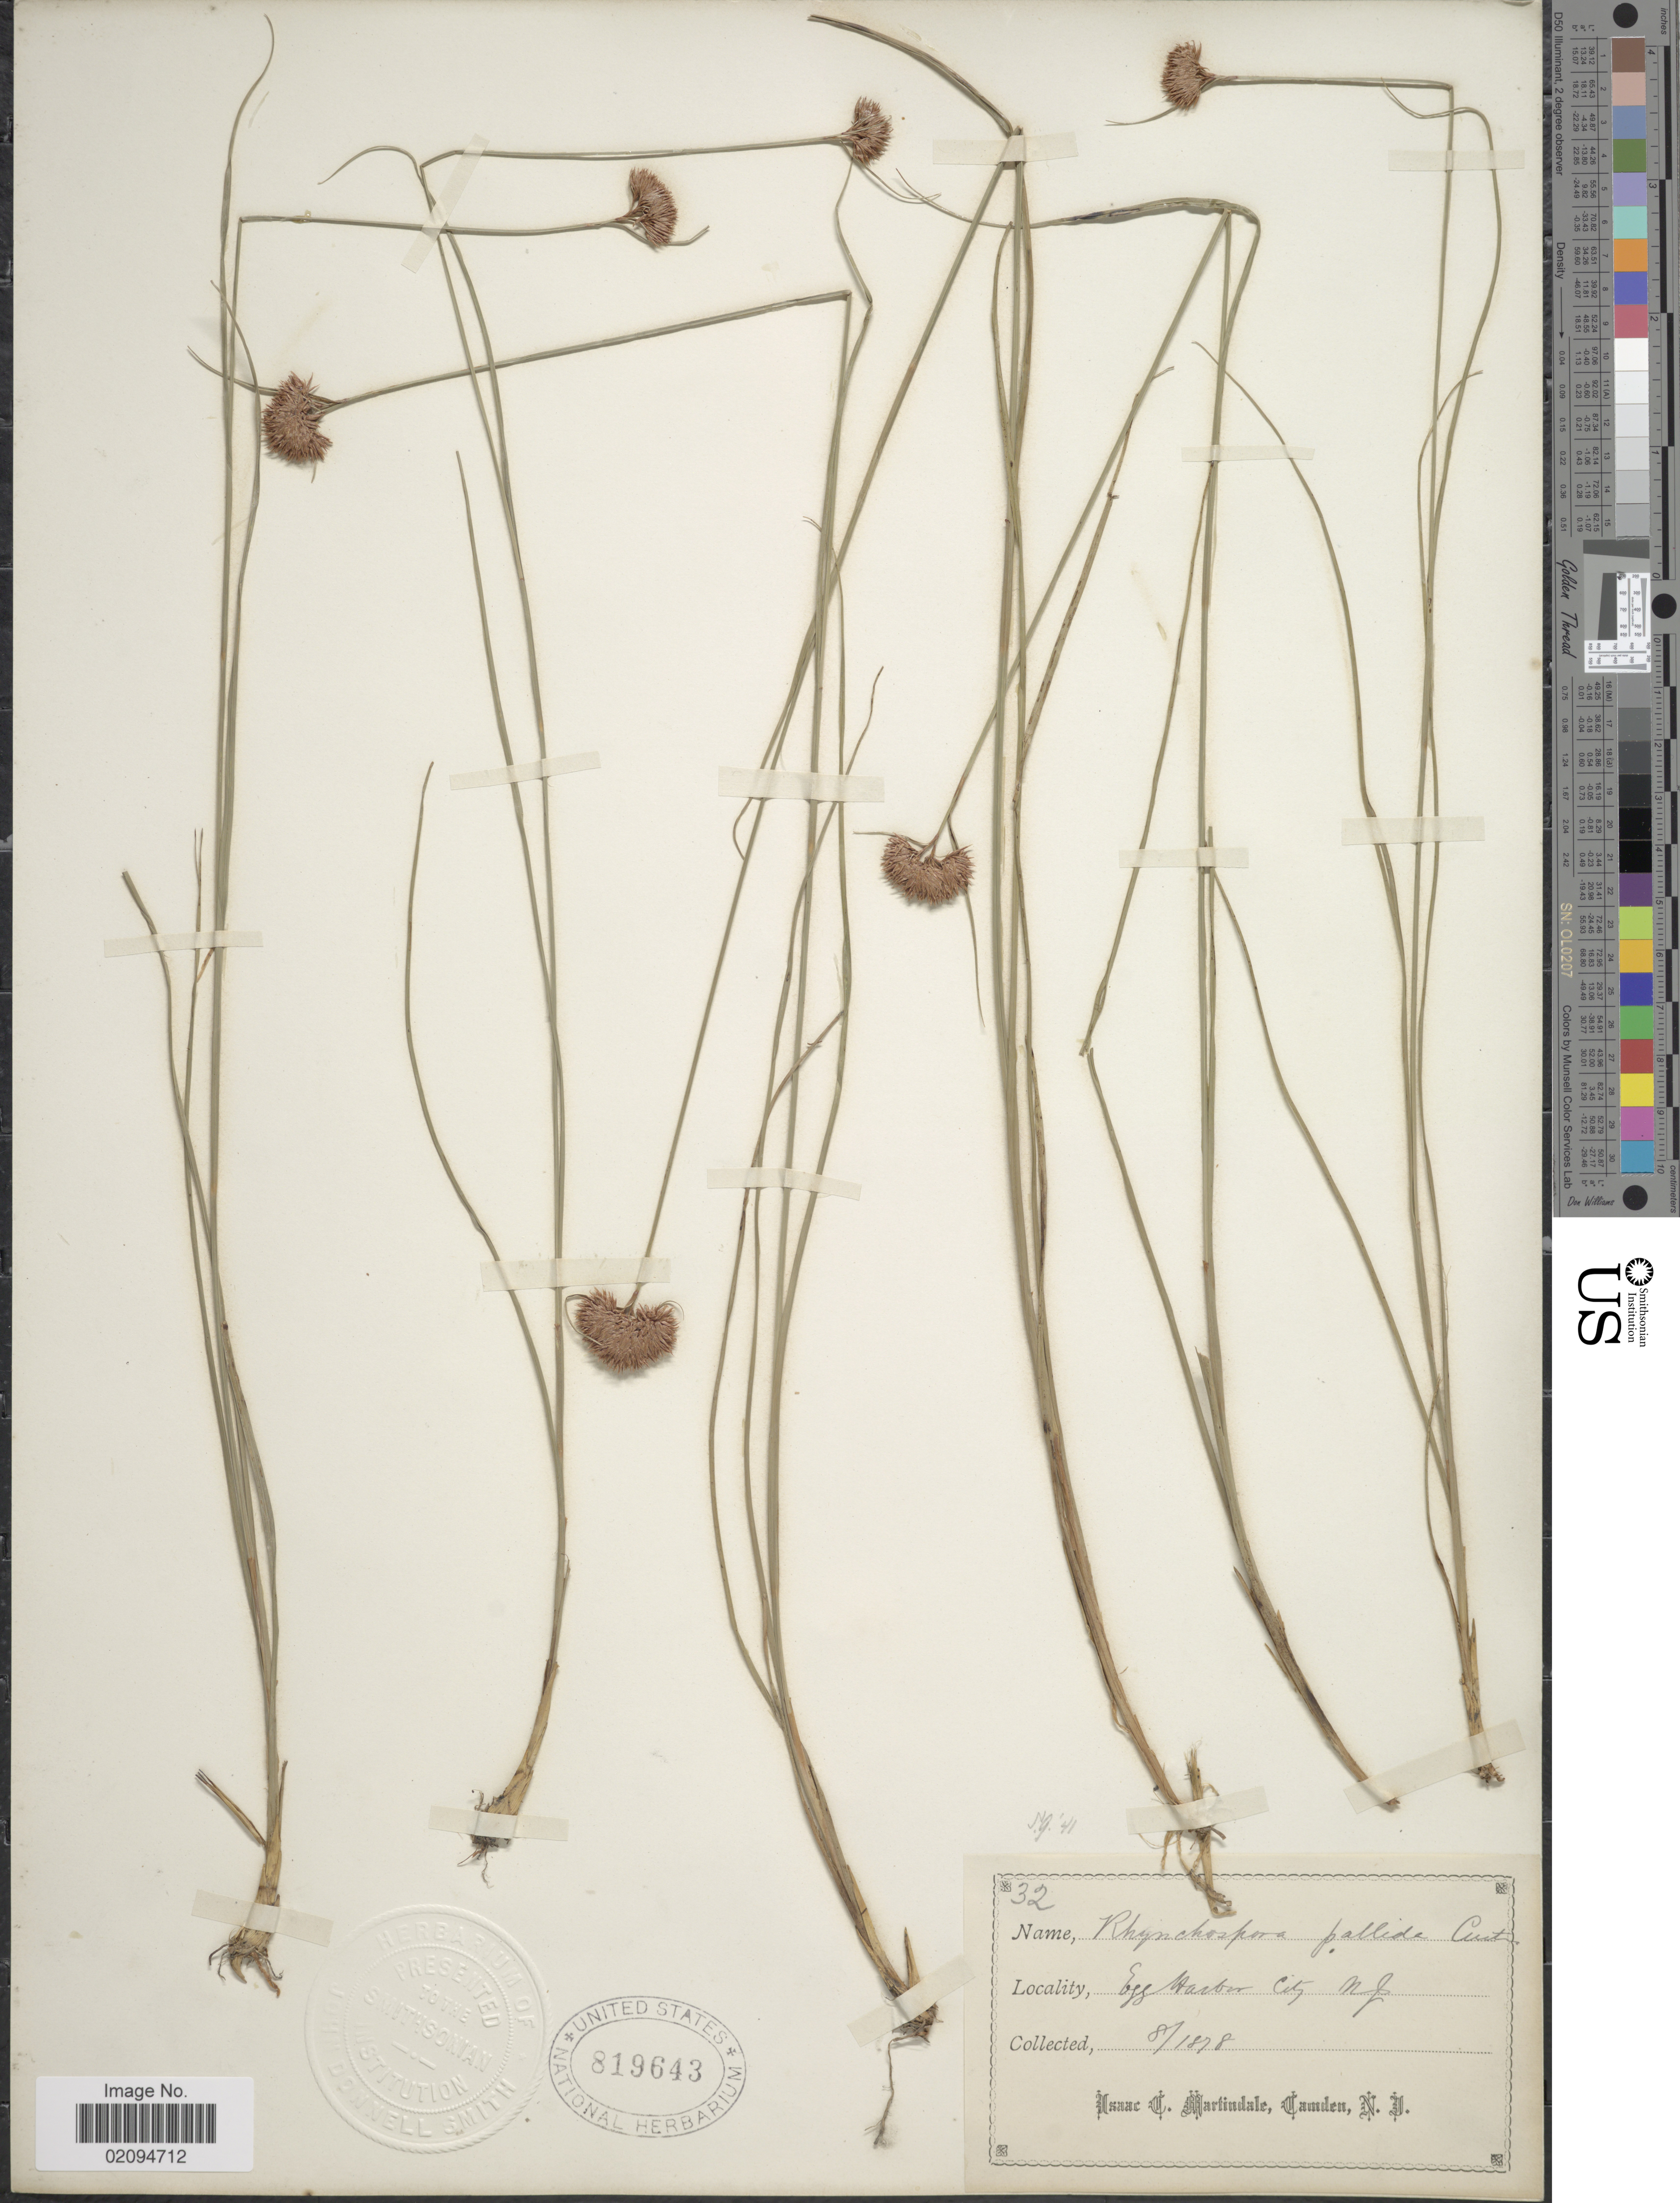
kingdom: Plantae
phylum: Tracheophyta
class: Liliopsida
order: Poales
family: Cyperaceae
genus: Rhynchospora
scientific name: Rhynchospora pallida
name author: M.A. Curtis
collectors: I. C. Martindale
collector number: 32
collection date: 1878-08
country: United States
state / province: New Jersey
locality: Egg Harbor City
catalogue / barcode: US 819643